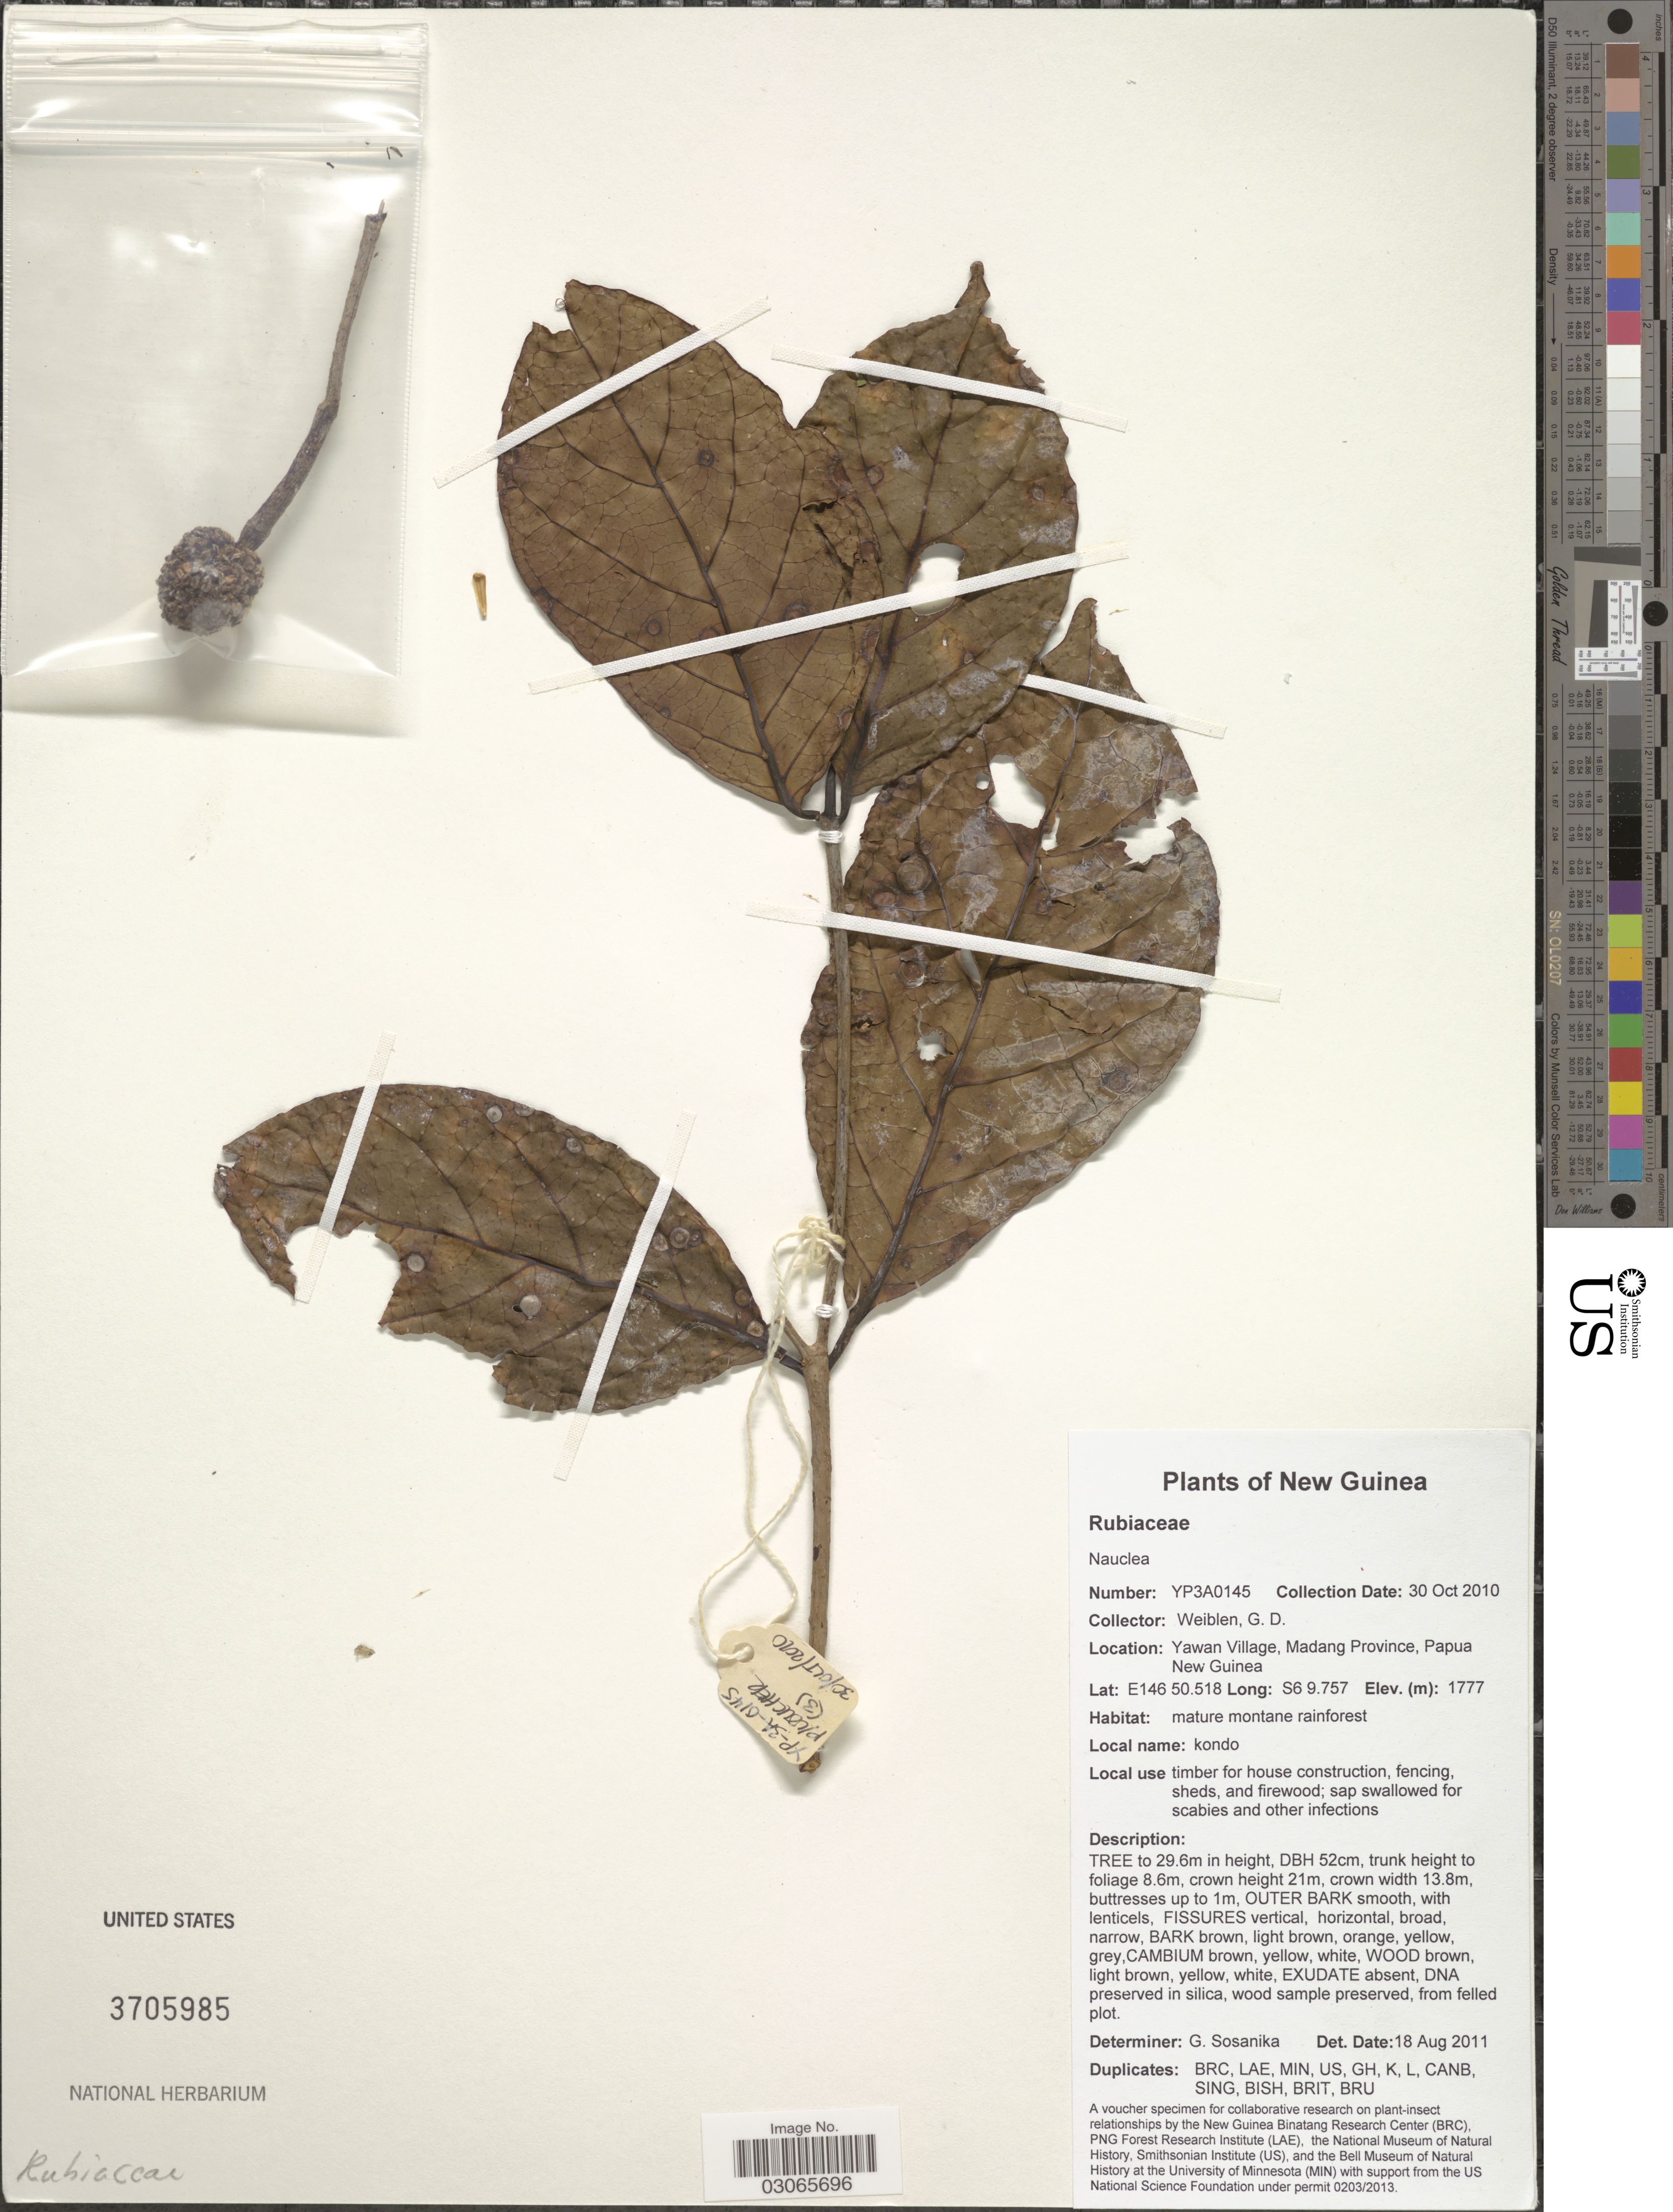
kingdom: Plantae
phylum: Tracheophyta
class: Magnoliopsida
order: Gentianales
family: Rubiaceae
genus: Nauclea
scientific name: Nauclea sp.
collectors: G. D. Weiblen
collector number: YP3A0145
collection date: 2010-10-30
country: Papua New Guinea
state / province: Madang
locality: New Guinea. Yawan Village.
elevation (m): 1777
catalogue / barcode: US 3705985